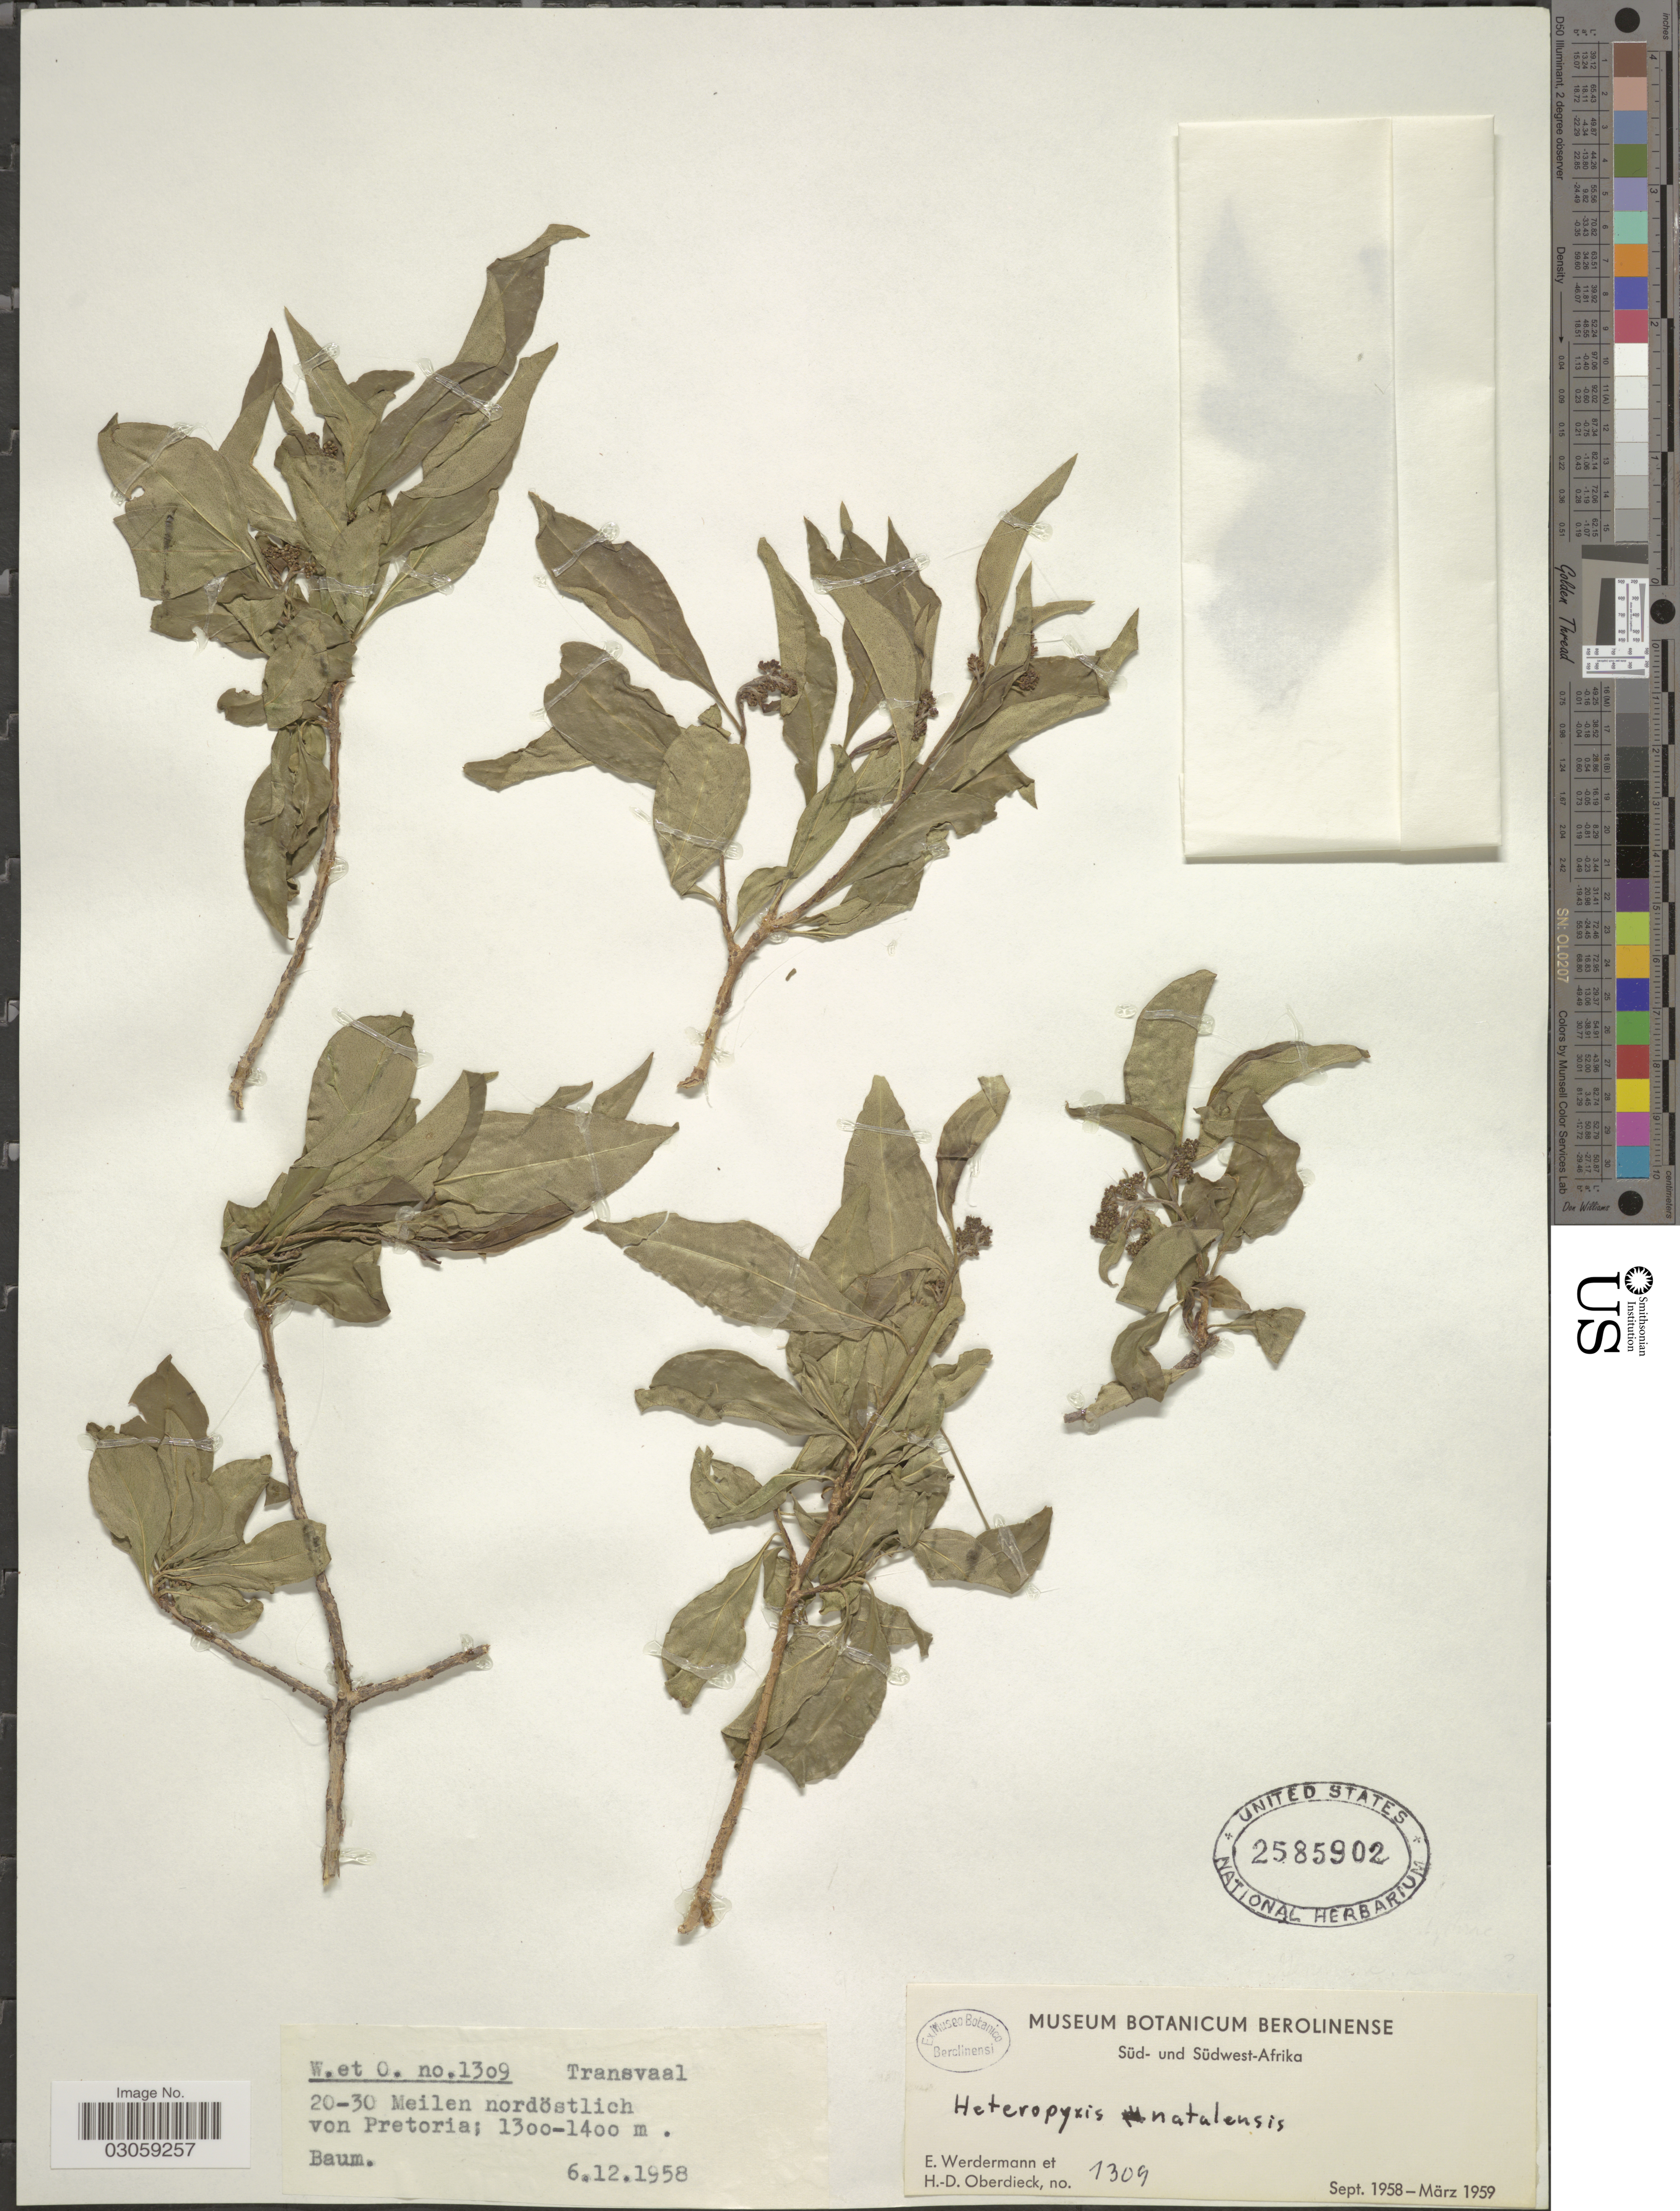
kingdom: Plantae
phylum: Tracheophyta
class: Magnoliopsida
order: Myrtales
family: Myrtaceae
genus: Heteropyxis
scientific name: Heteropyxis natalensis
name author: Harv.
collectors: E. Werdermann & H. Oberdieck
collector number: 1309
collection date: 1958-12-06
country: South Africa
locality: Transvaal. 20-30 Meilen nordöstlich von Pretoria. Süd- und Südwest-Afrika.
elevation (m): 1300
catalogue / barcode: US 2585902